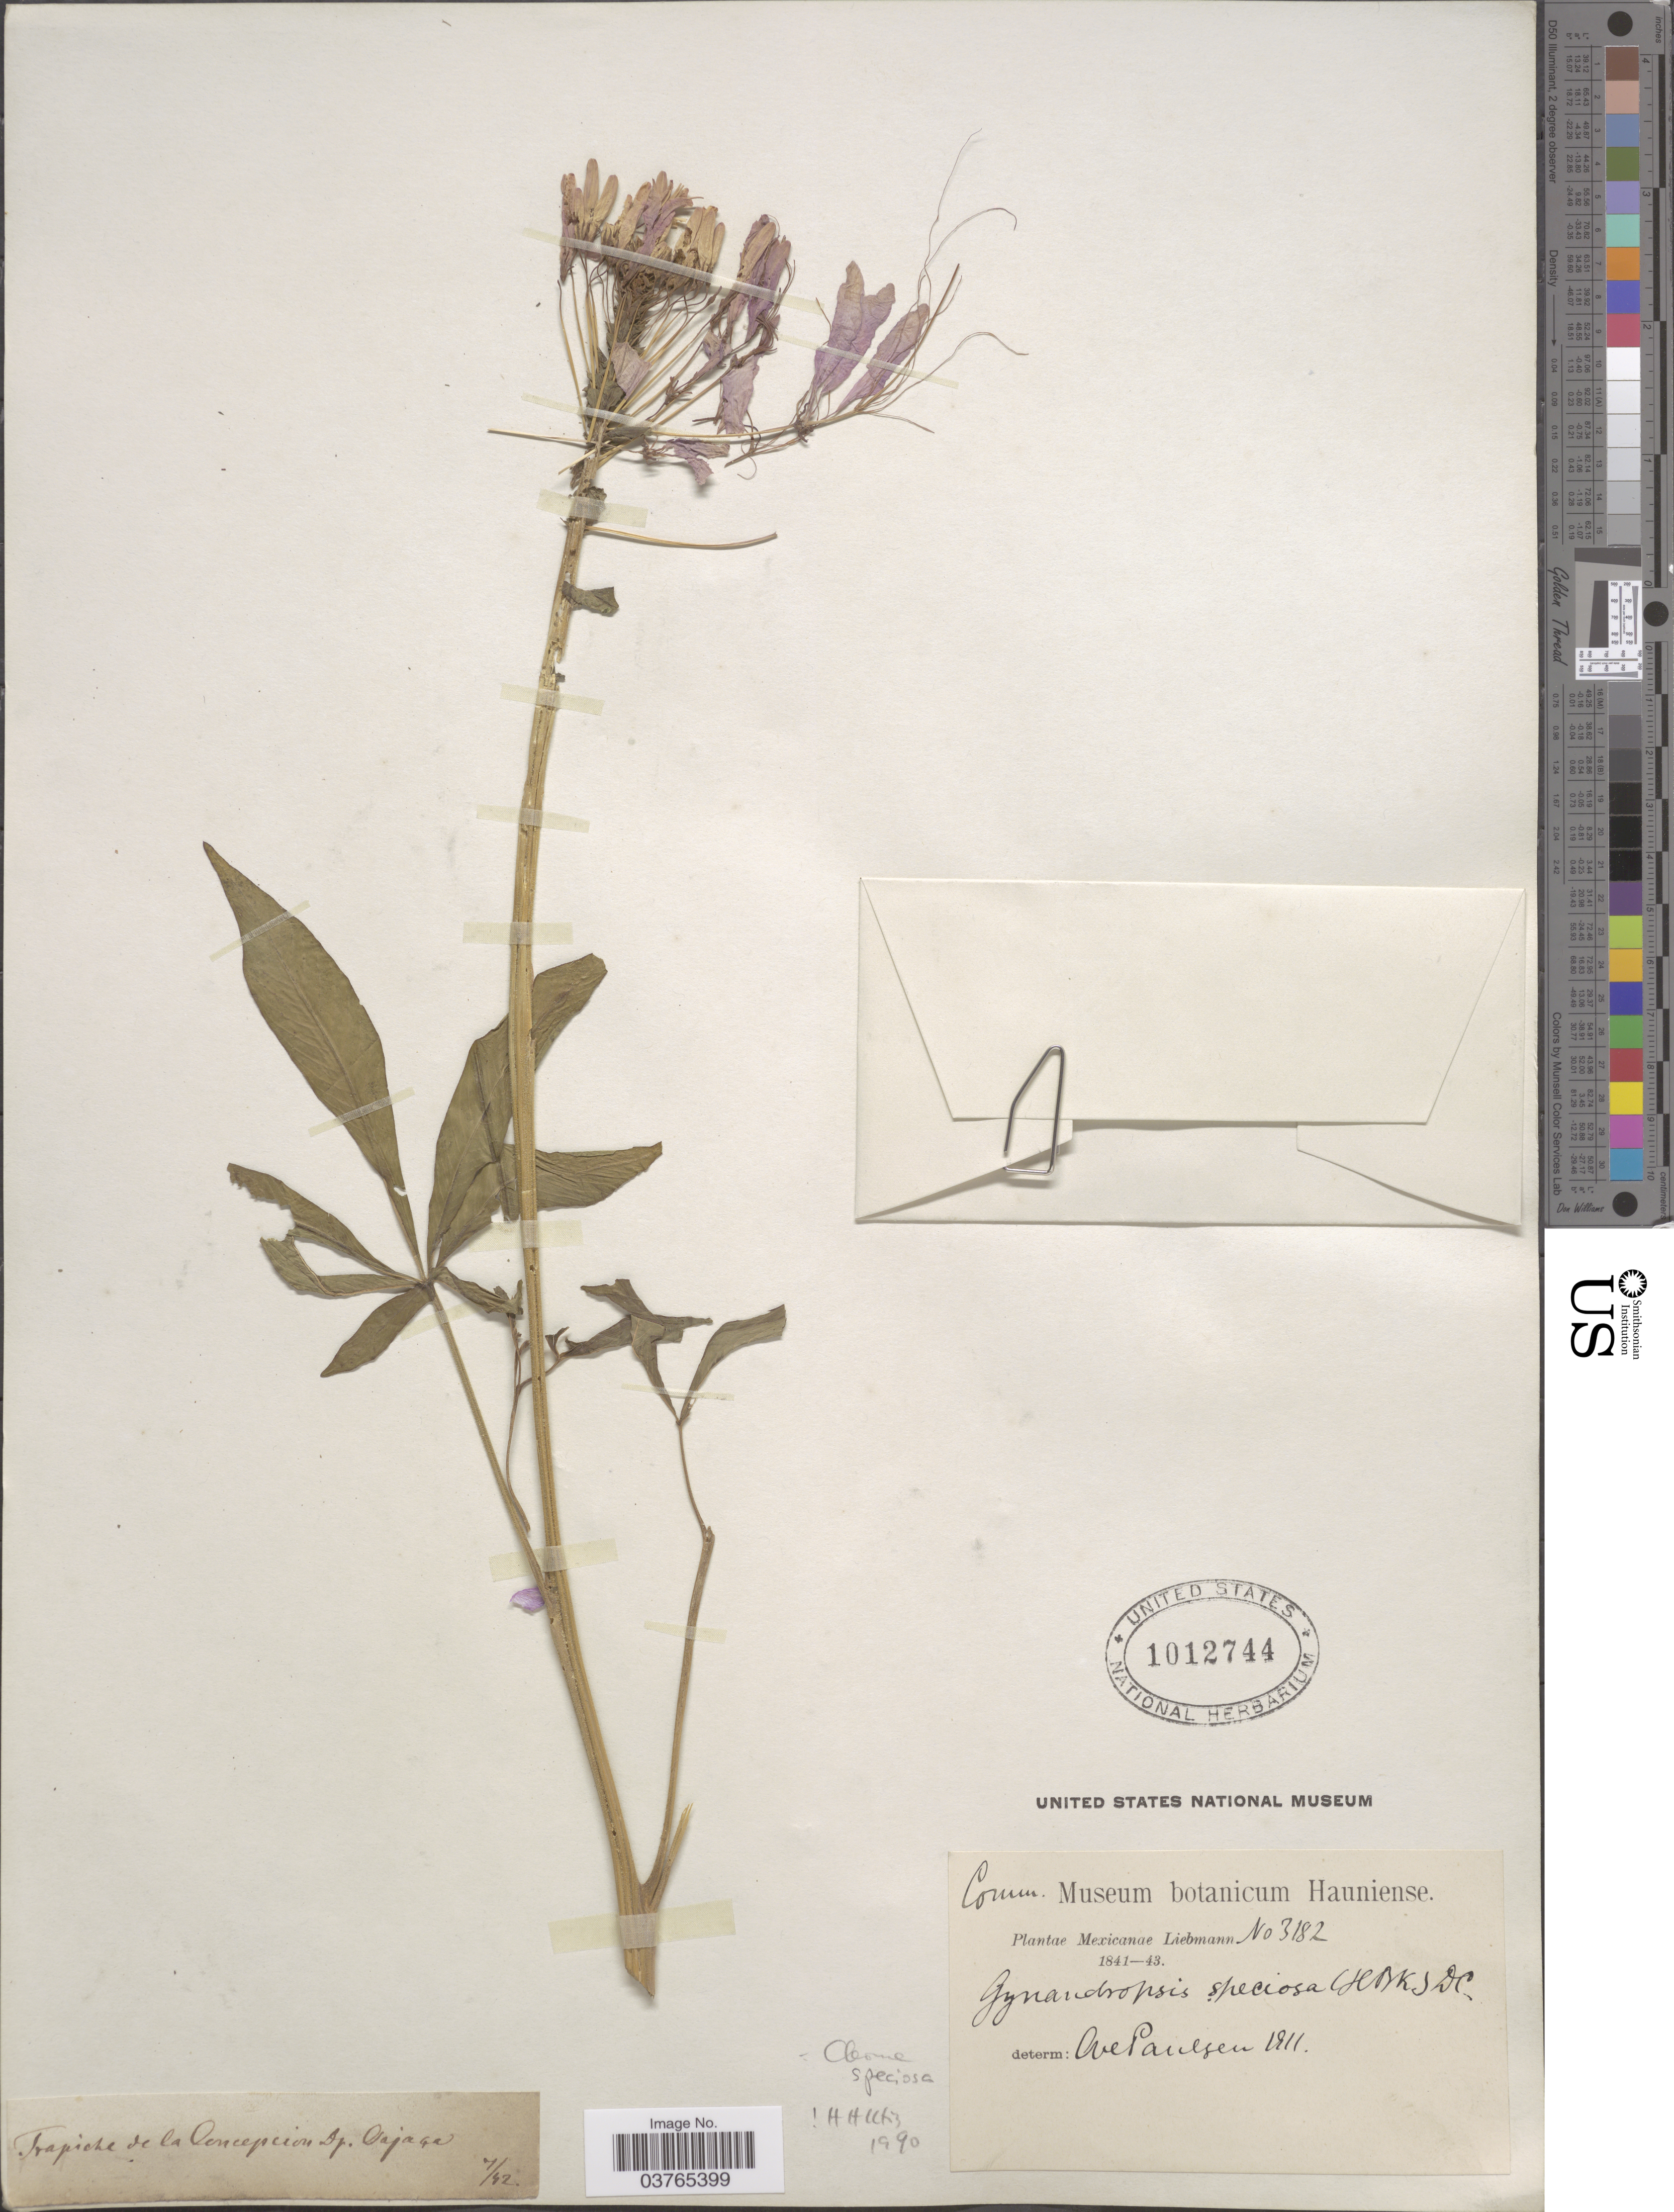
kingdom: Plantae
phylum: Tracheophyta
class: Magnoliopsida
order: Brassicales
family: Cleomaceae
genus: Cleoserrata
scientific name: Cleoserrata speciosa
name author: (Raf.) Iltis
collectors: Liebmann, --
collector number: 3182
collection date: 1842-07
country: Mexico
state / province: Oaxaca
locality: Tropische de la Concepcion Dp. Oajaca.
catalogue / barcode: US 1012744